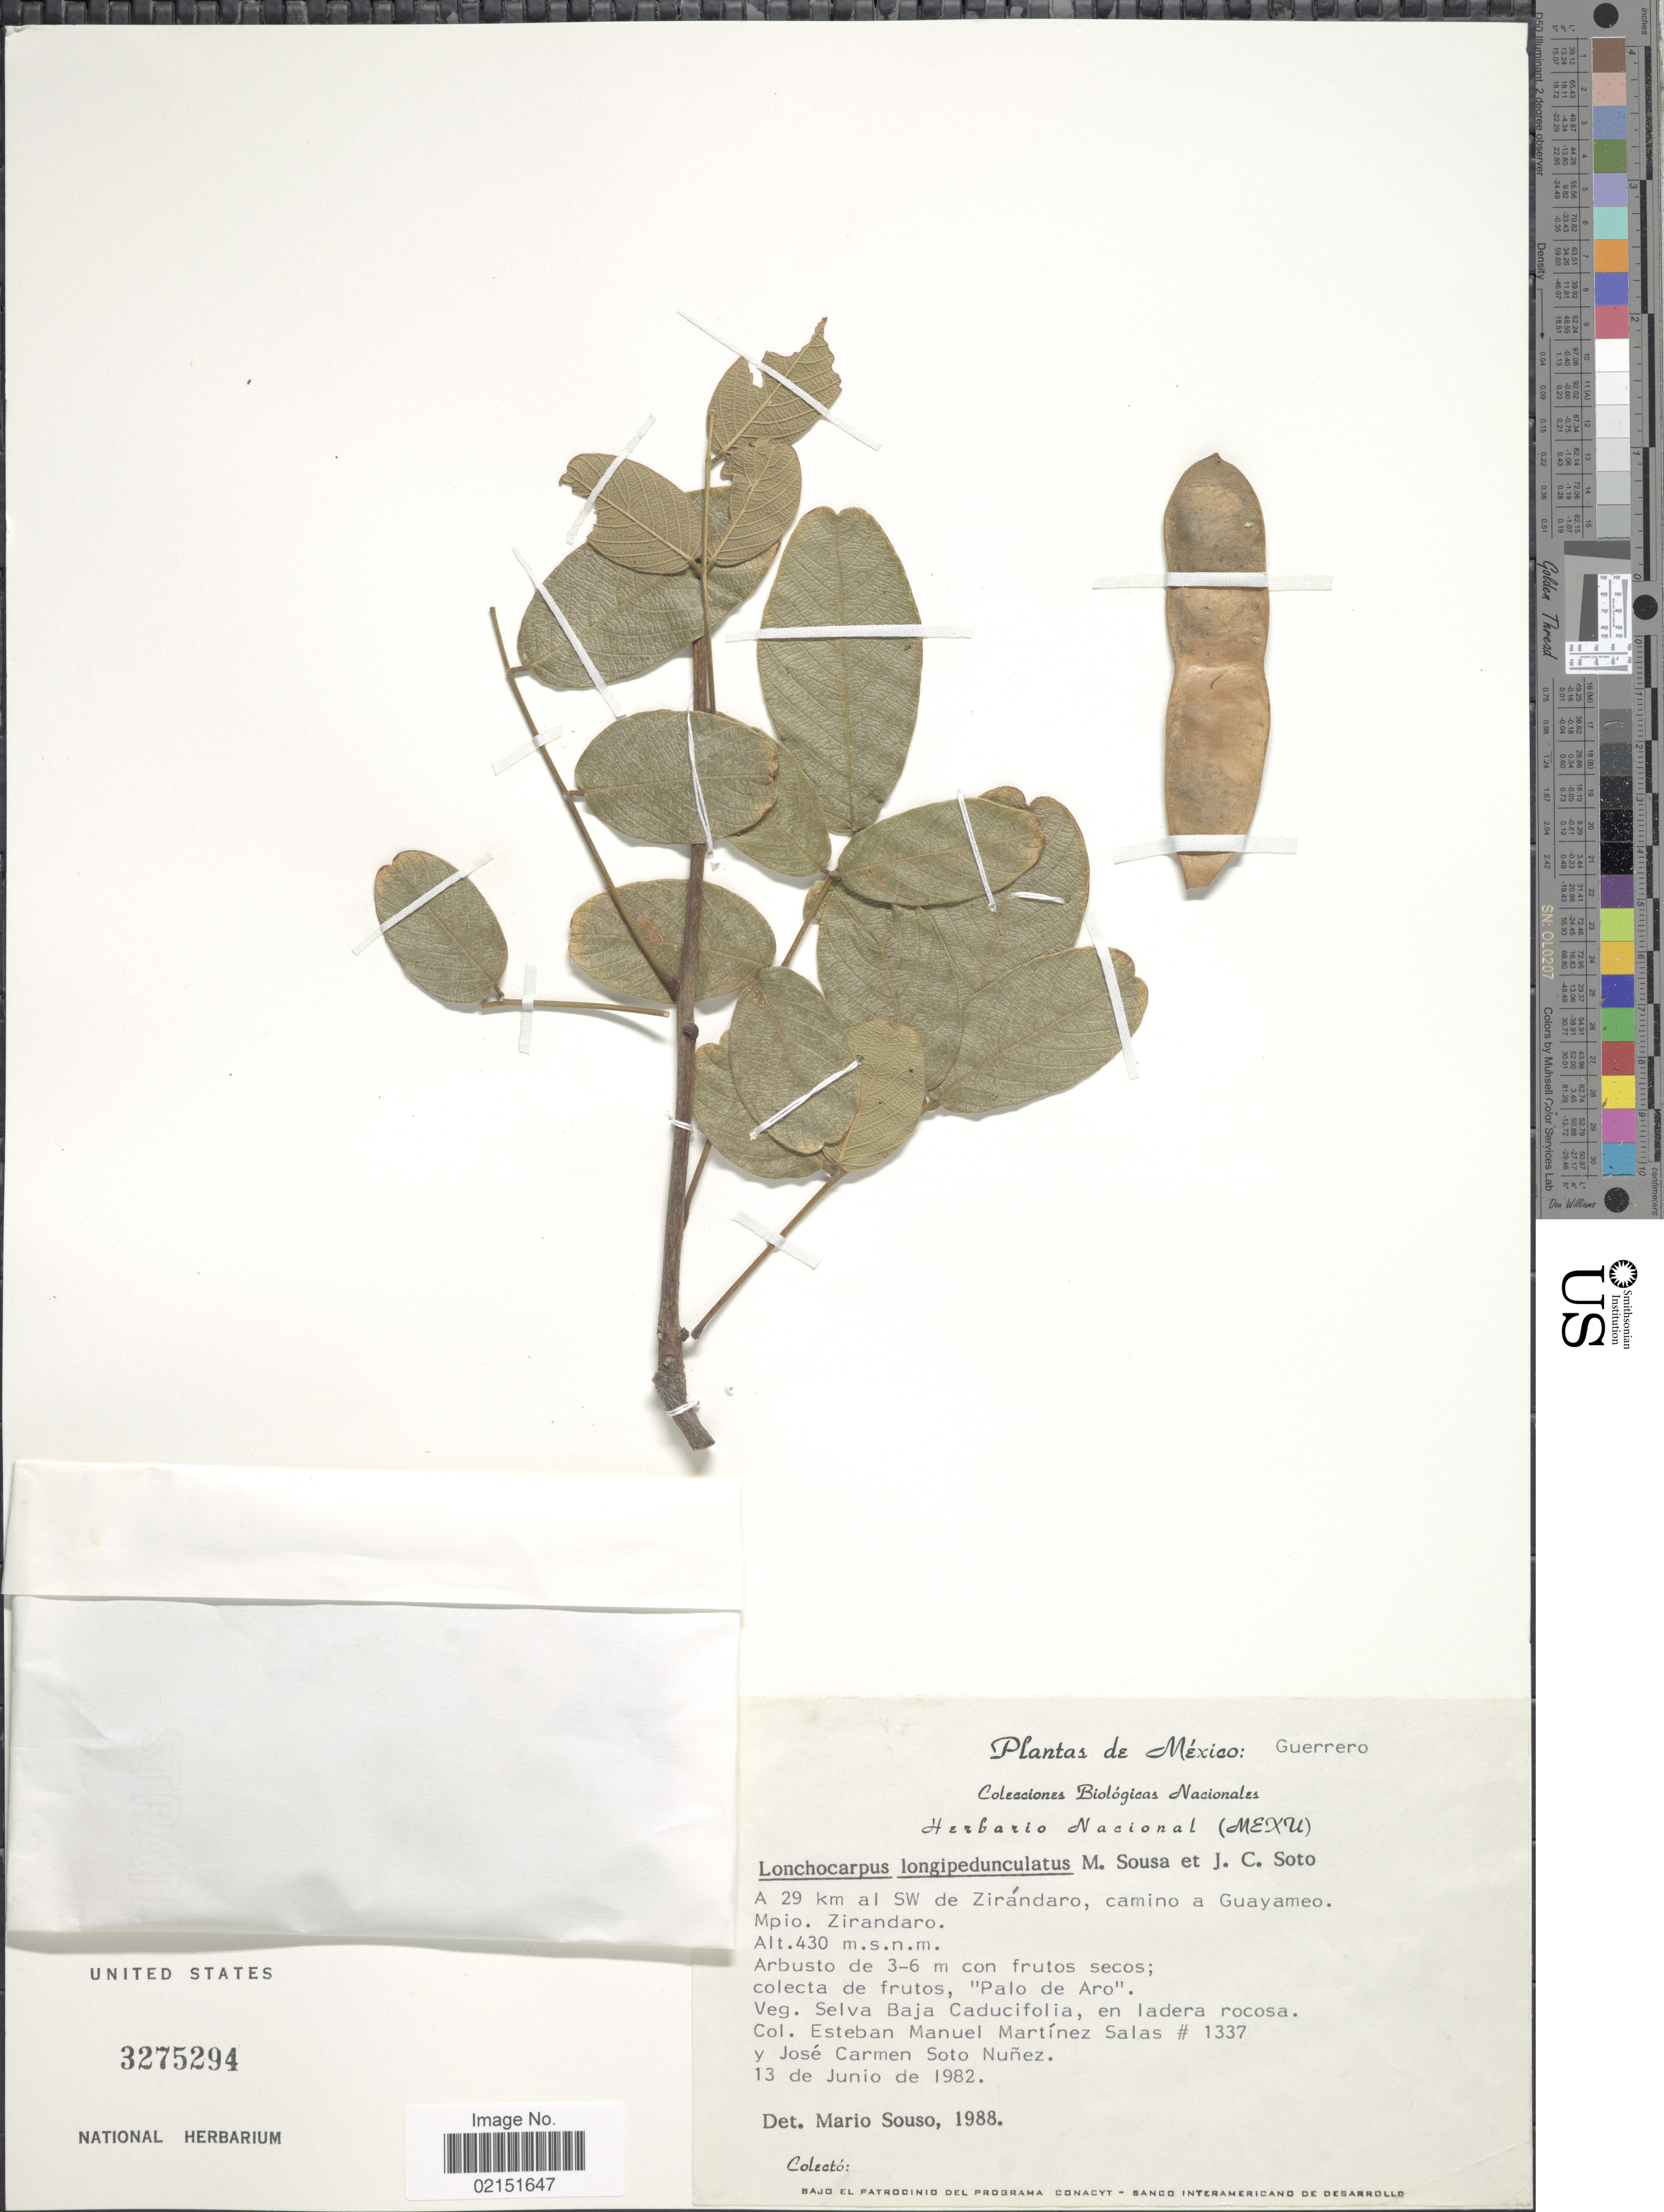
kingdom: Plantae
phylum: Tracheophyta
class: Magnoliopsida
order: Fabales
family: Fabaceae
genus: Lonchocarpus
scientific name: Lonchocarpus longipedicellatus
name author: Pittier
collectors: E. M. Martínez S. & J. Soto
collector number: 1337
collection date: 1982-06-13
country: Mexico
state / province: Guerrero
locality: A 29 km al SW de Zirandaro, camino a Guayameo. Mpio. Zirandaro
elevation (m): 430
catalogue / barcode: US 3275294